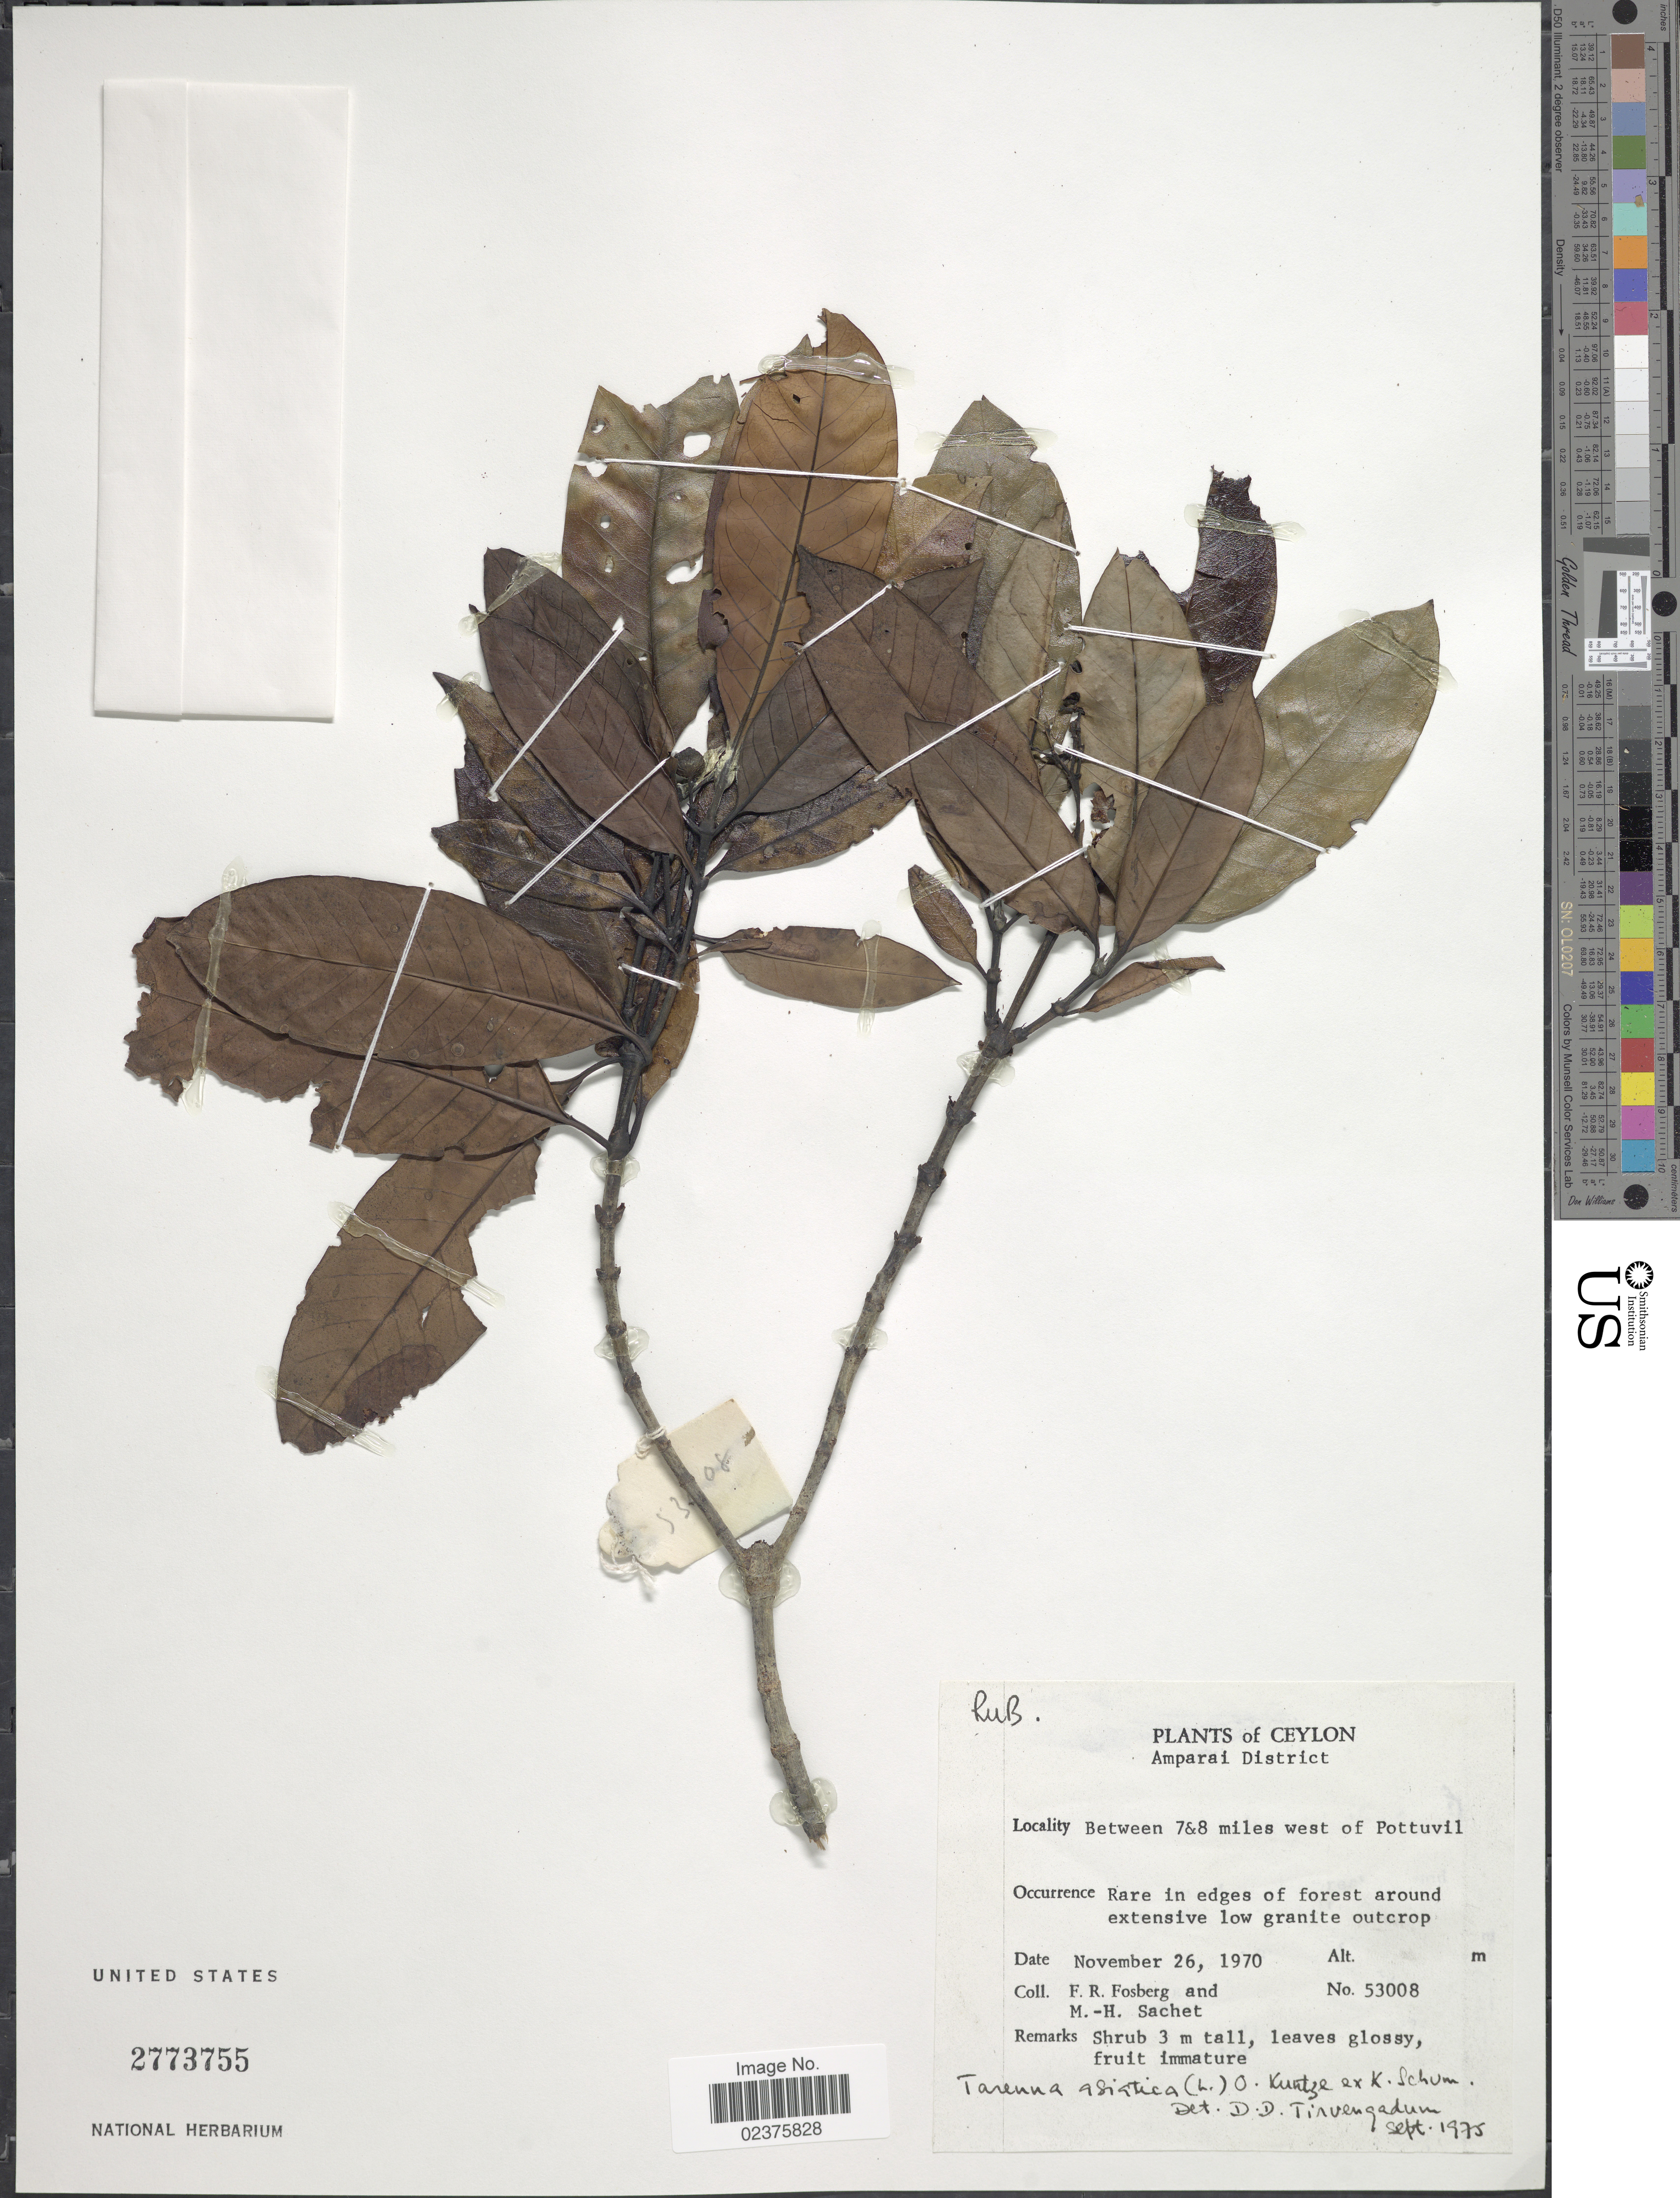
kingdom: Plantae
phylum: Tracheophyta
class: Magnoliopsida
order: Gentianales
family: Rubiaceae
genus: Tarenna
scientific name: Tarenna asiatica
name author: (L.) Kuntze ex K. Schum.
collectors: F. R. Fosberg & M.-H. Sachet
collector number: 53008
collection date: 1970-11-26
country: Sri Lanka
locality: Ceylon, Amparai District, between 7&8 miles west of Pottuvil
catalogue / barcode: US 2773755